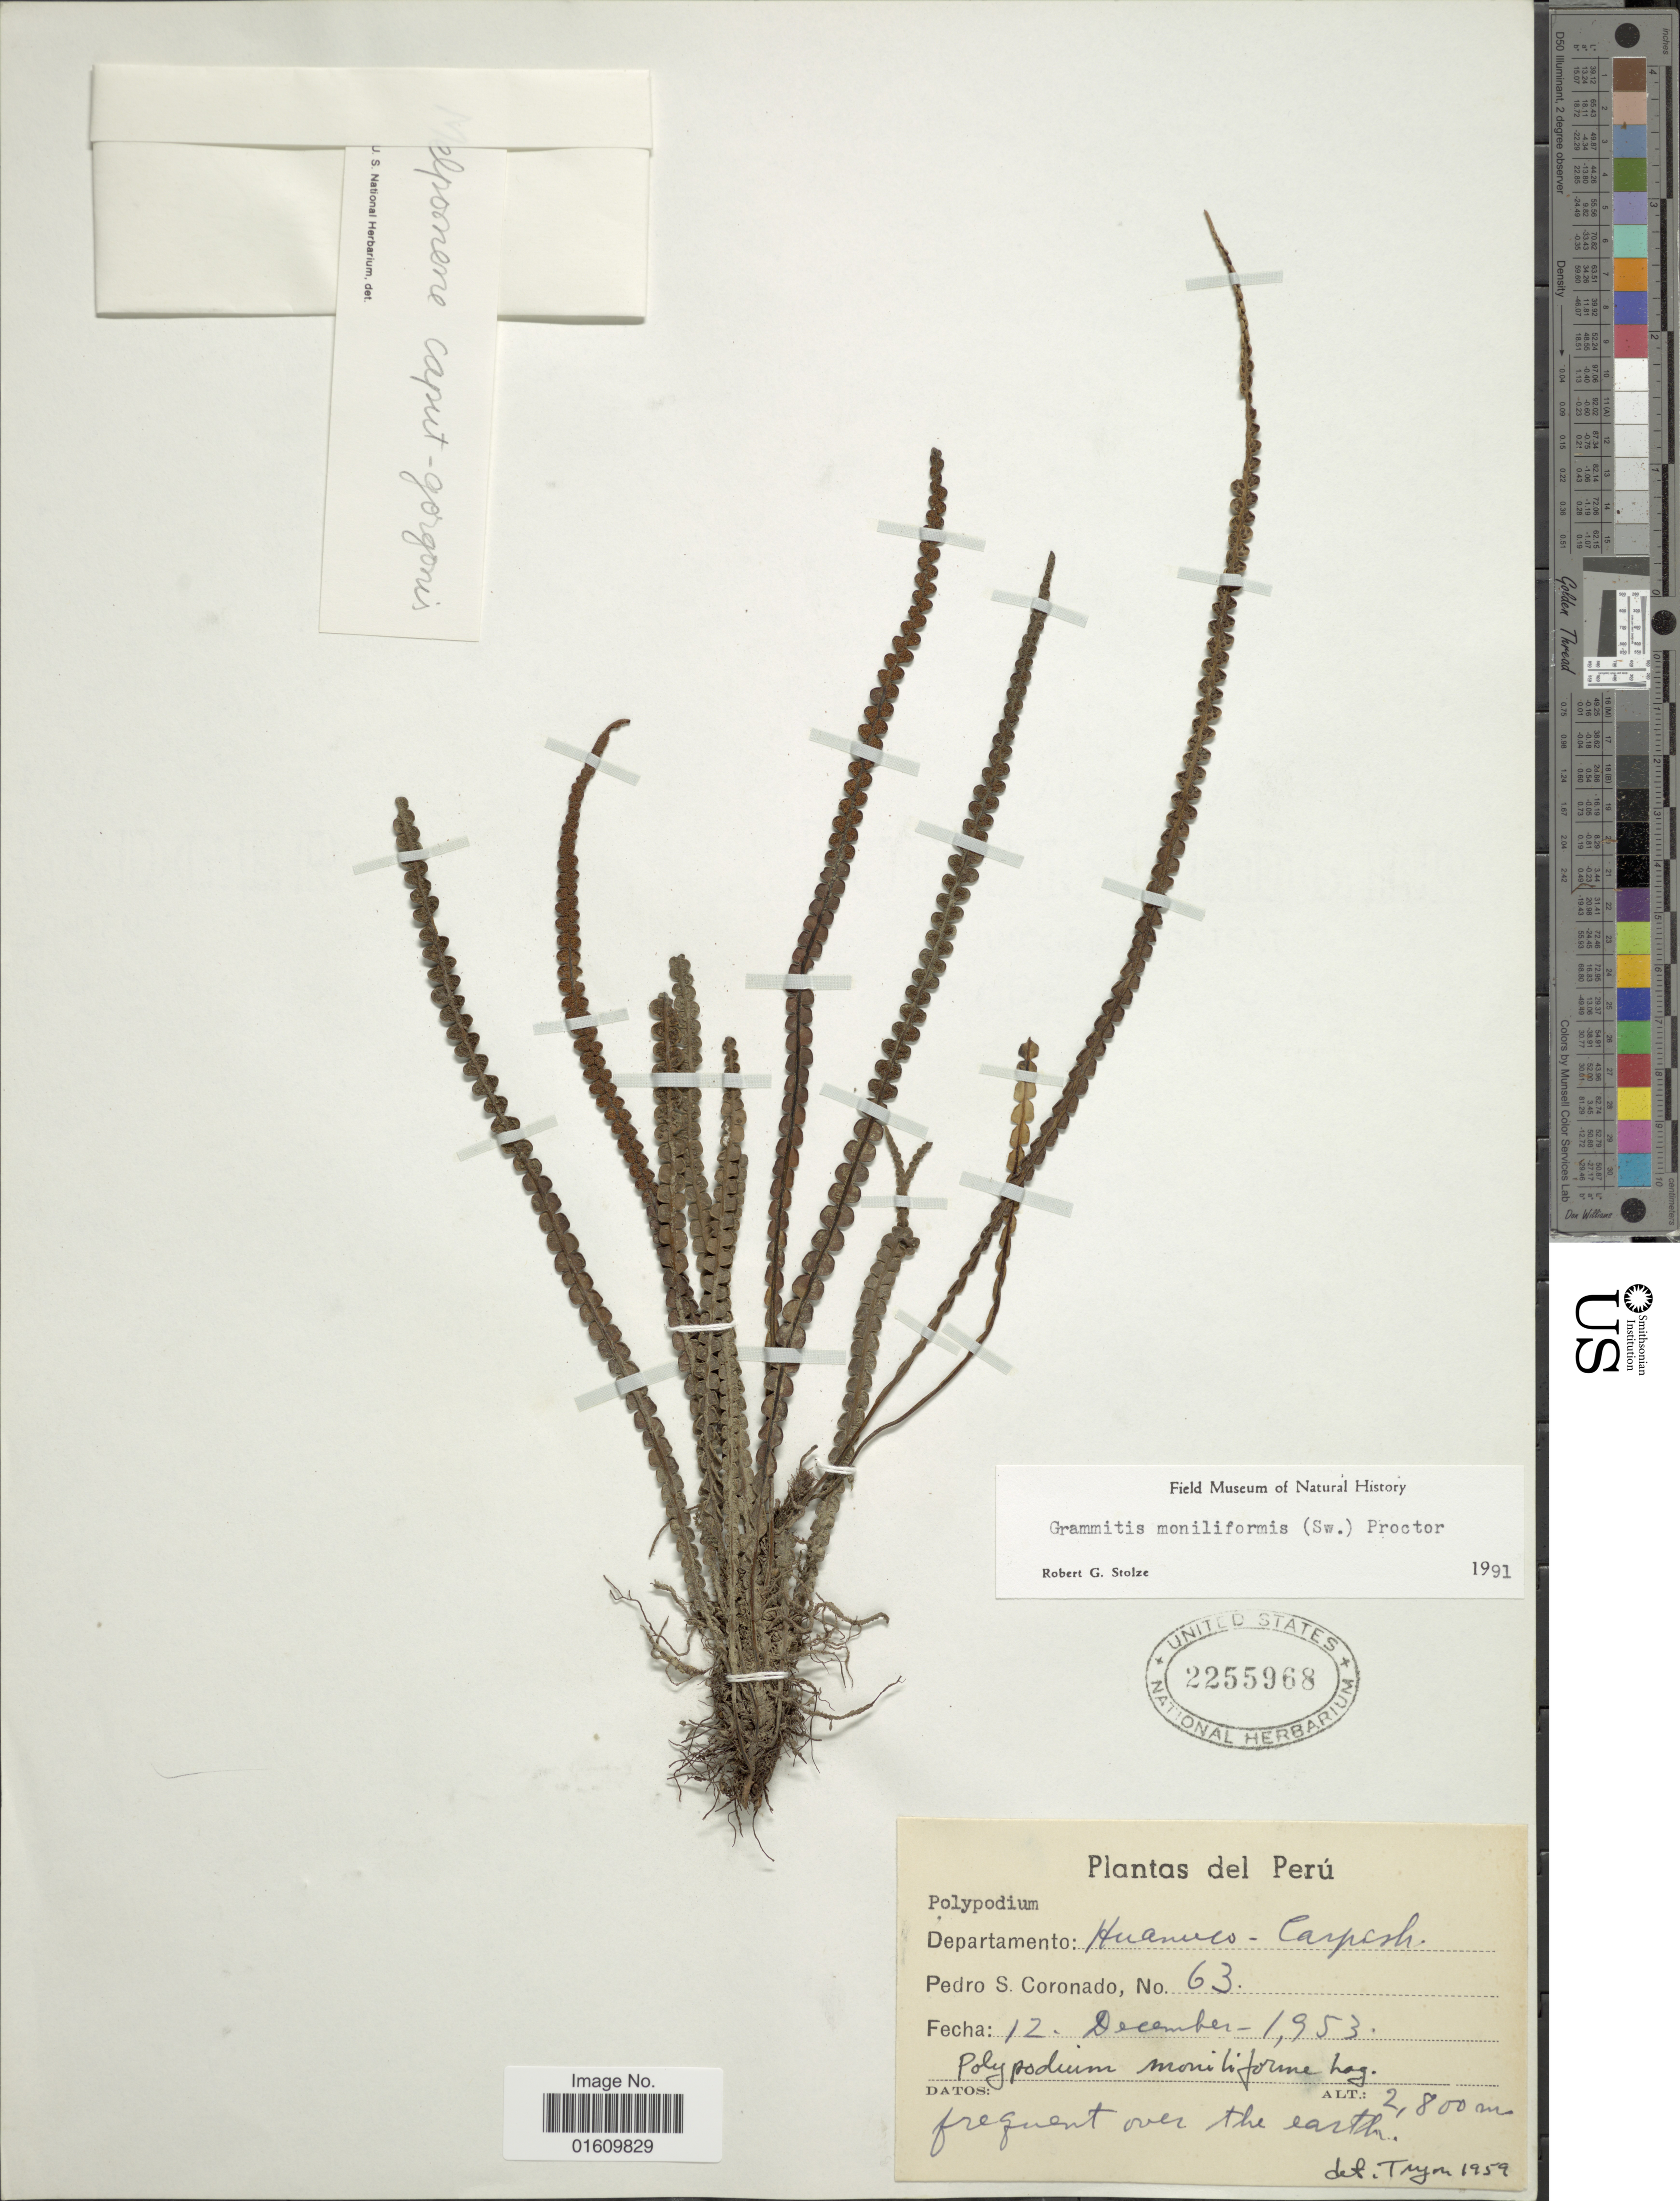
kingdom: Plantae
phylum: Tracheophyta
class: Polypodiopsida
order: Polypodiales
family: Polypodiaceae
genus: Melpomene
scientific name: Melpomene caput-gorgonis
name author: Lehnert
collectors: P. Coronado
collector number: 63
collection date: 1953-12-12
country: Peru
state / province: Huánuco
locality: Departemento Huanuco - Carpish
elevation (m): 2800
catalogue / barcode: US 2255968